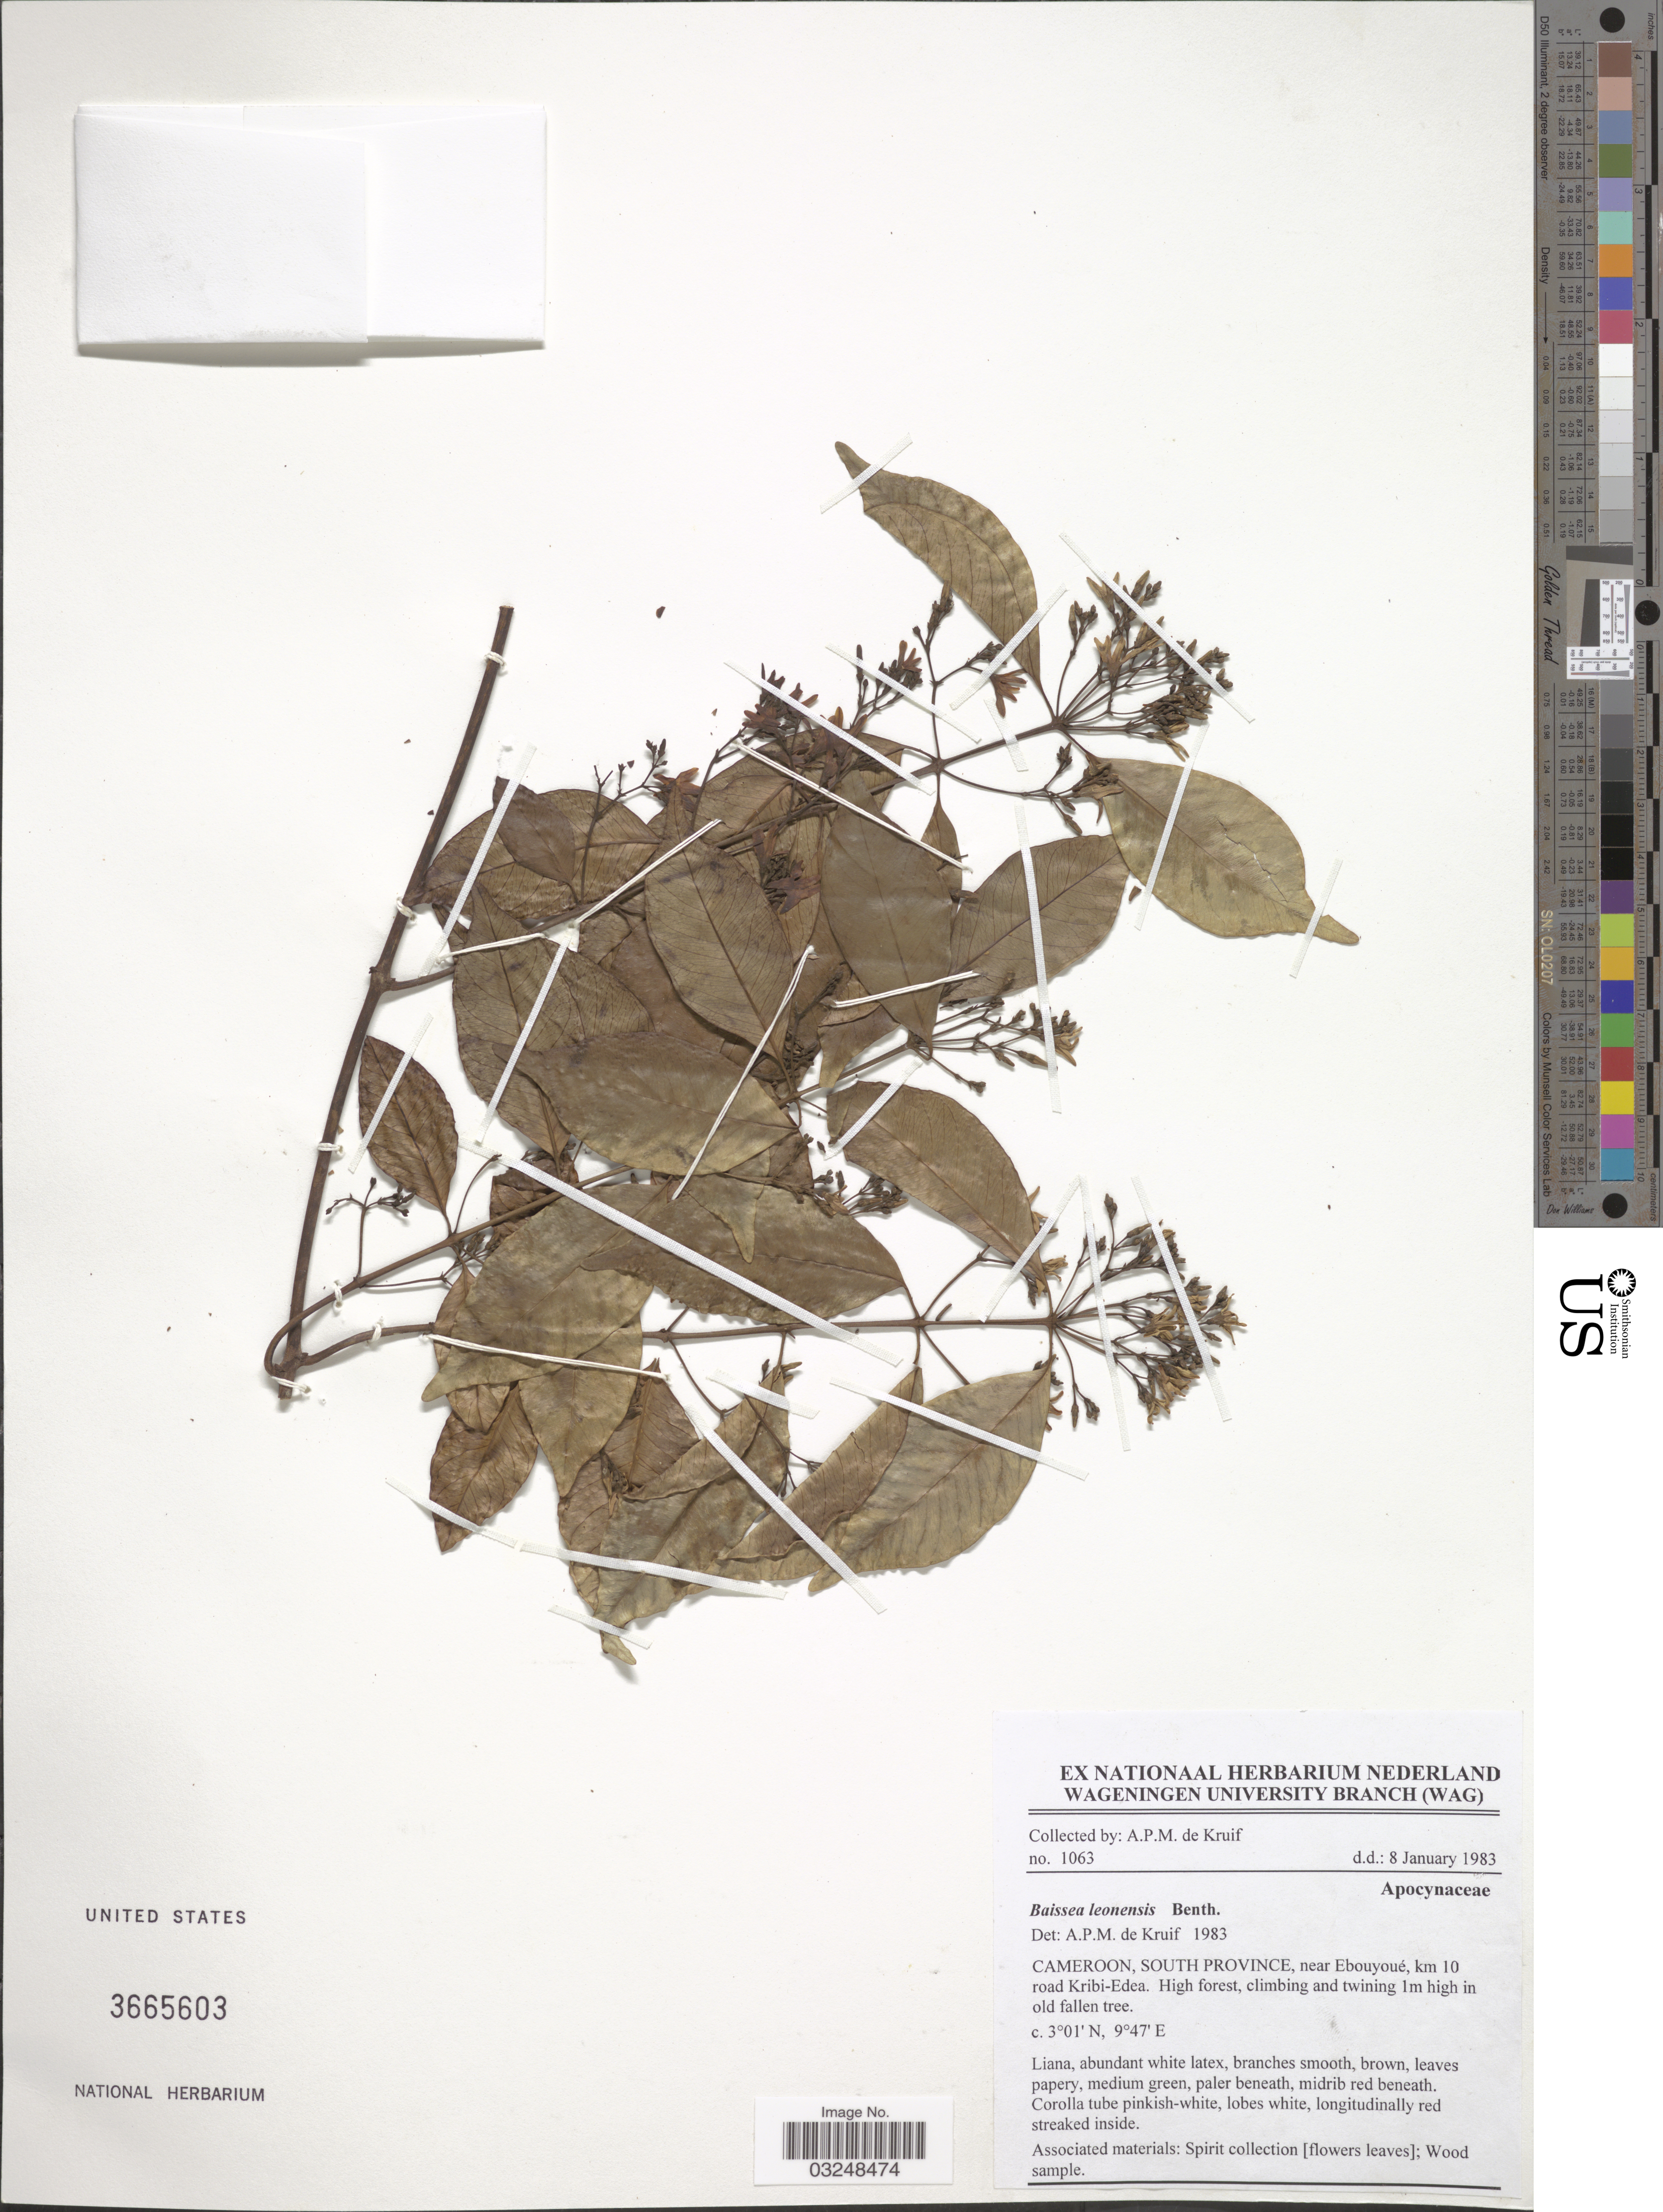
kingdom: Plantae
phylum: Tracheophyta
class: Magnoliopsida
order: Gentianales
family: Apocynaceae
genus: Baissea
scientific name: Baissea leonensis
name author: Benth.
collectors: A. P. de Kruif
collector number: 1063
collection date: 1983-01-08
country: Cameroon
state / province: Sud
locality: South Province, near Ebouyoué, km 10 road Kribi-Edea.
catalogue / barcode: US 3665603